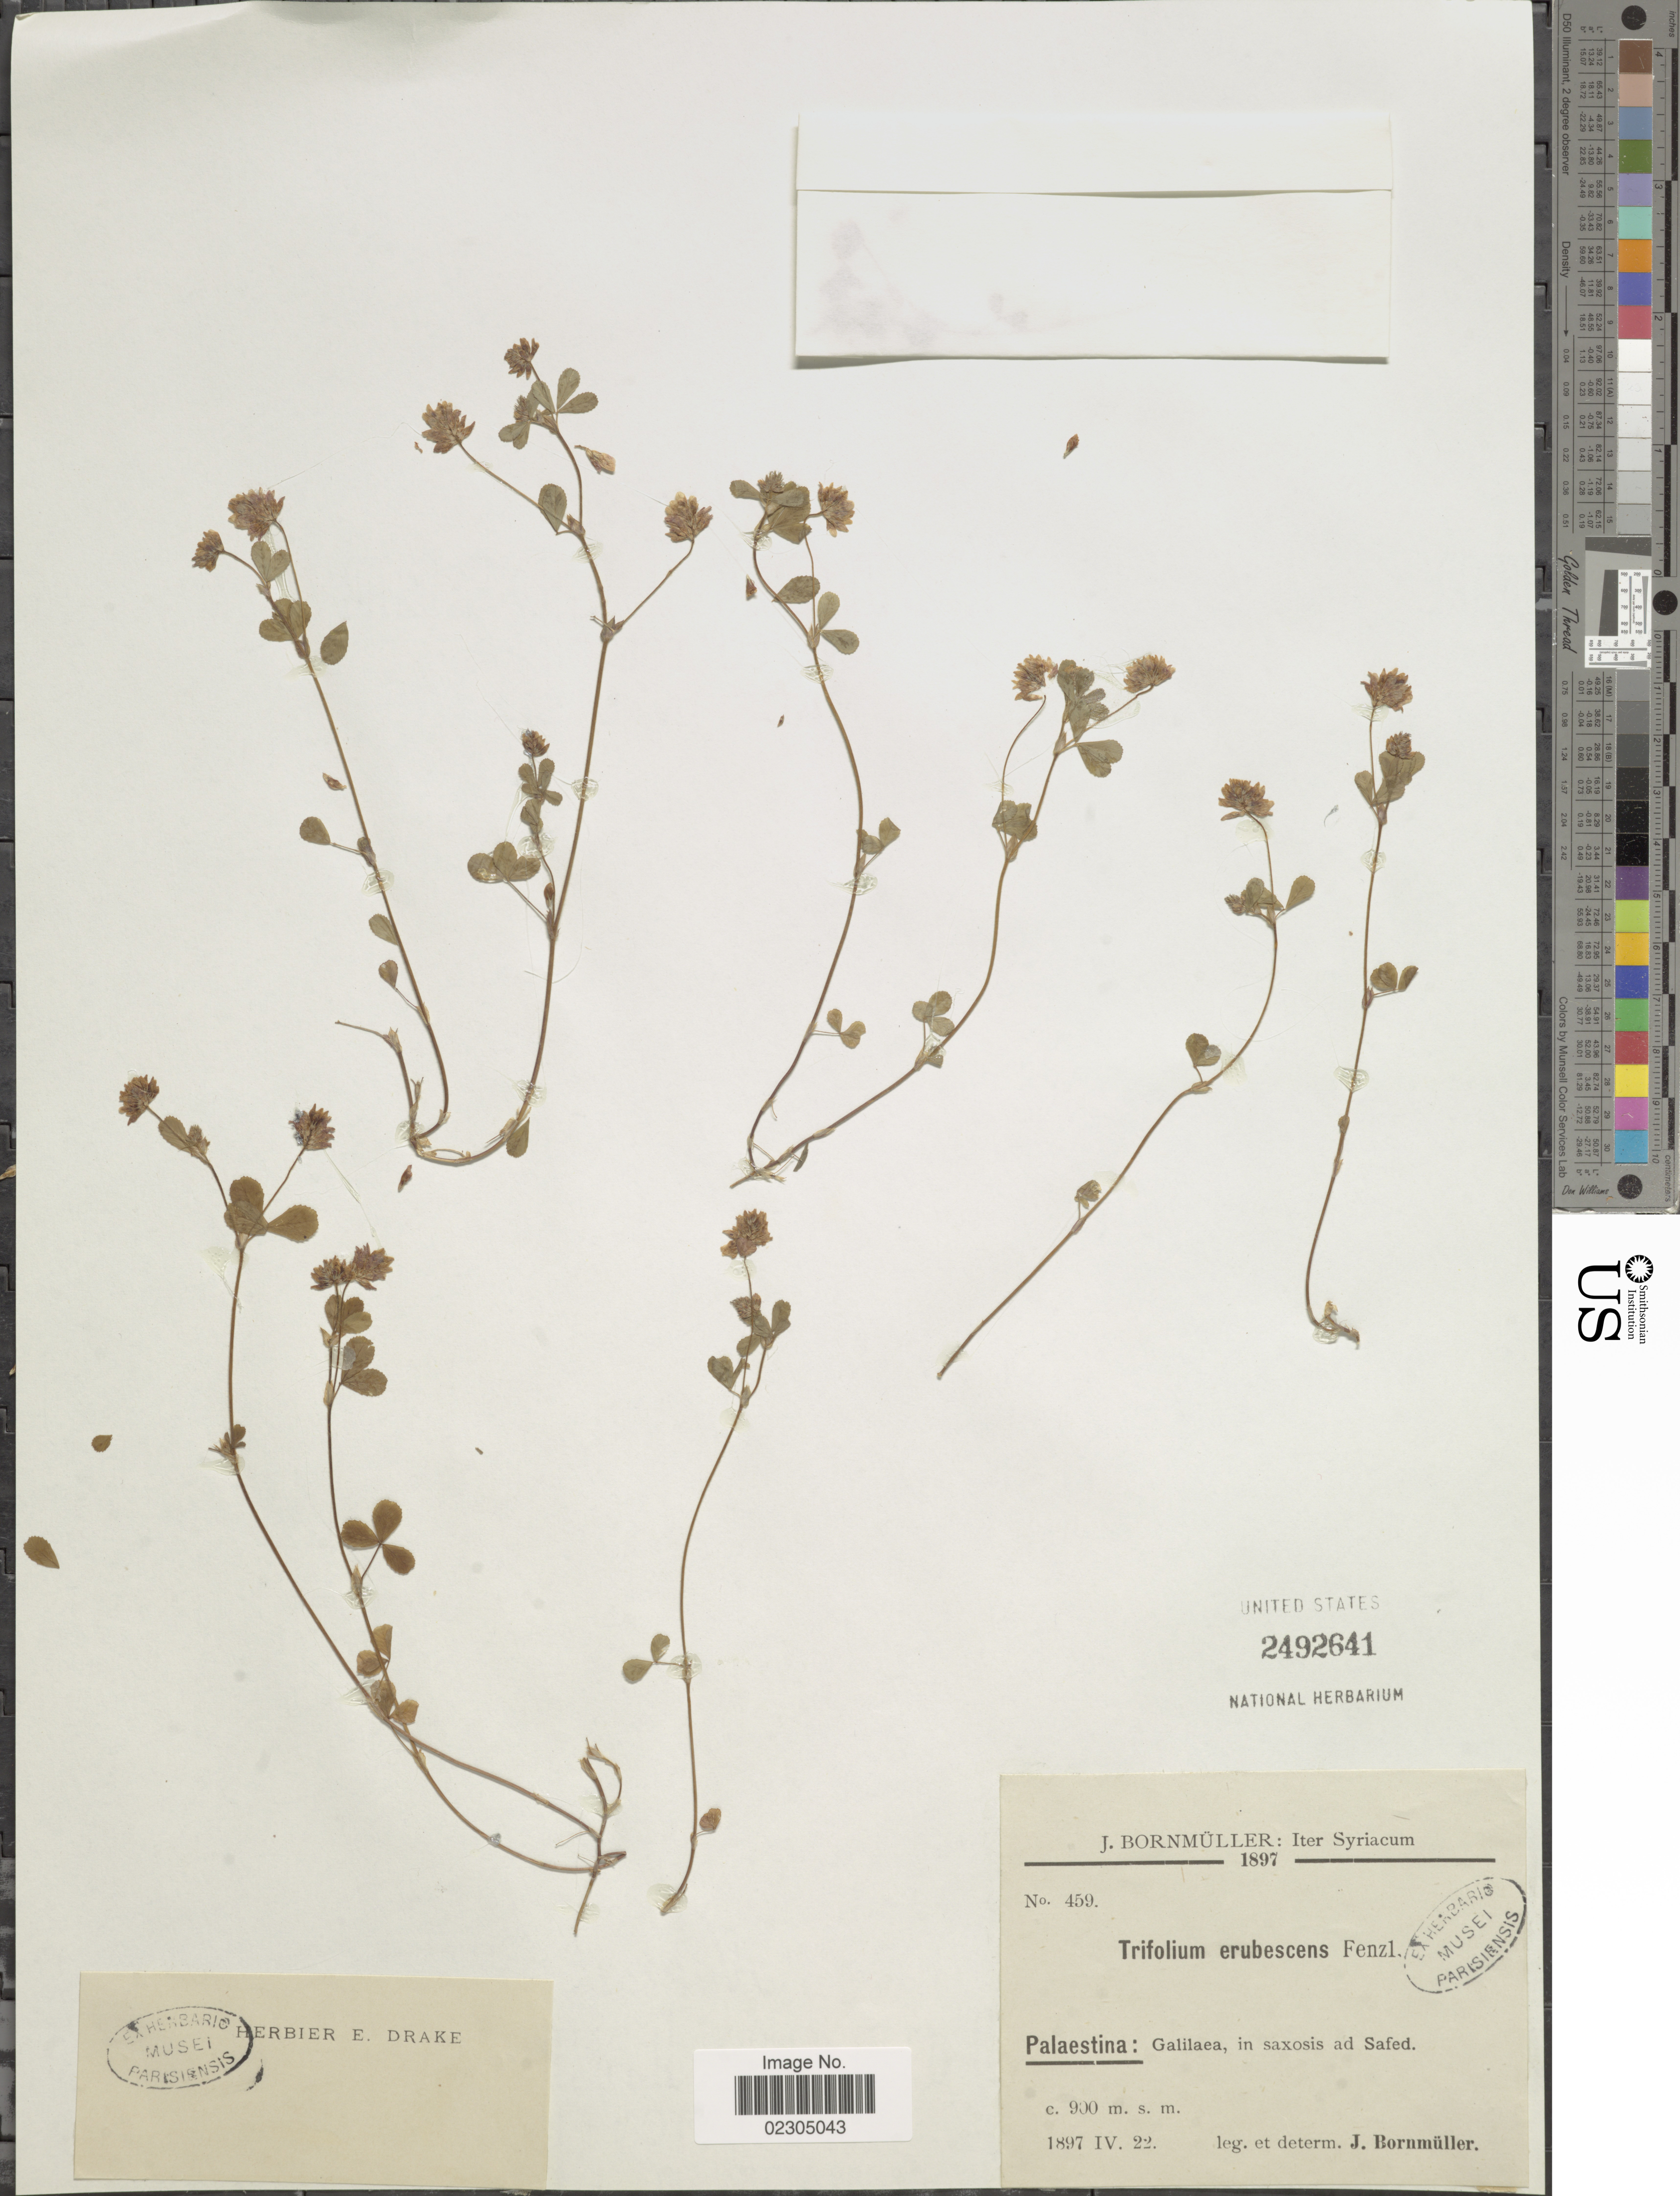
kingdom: Plantae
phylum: Tracheophyta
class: Magnoliopsida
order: Fabales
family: Fabaceae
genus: Trifolium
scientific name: Trifolium erubescens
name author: Fenzl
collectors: J. Bornmüller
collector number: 459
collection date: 1897-04-22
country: Israel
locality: Palaestina: Galilaea, in saxosis ad Safed.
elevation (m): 900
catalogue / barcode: US 2492641